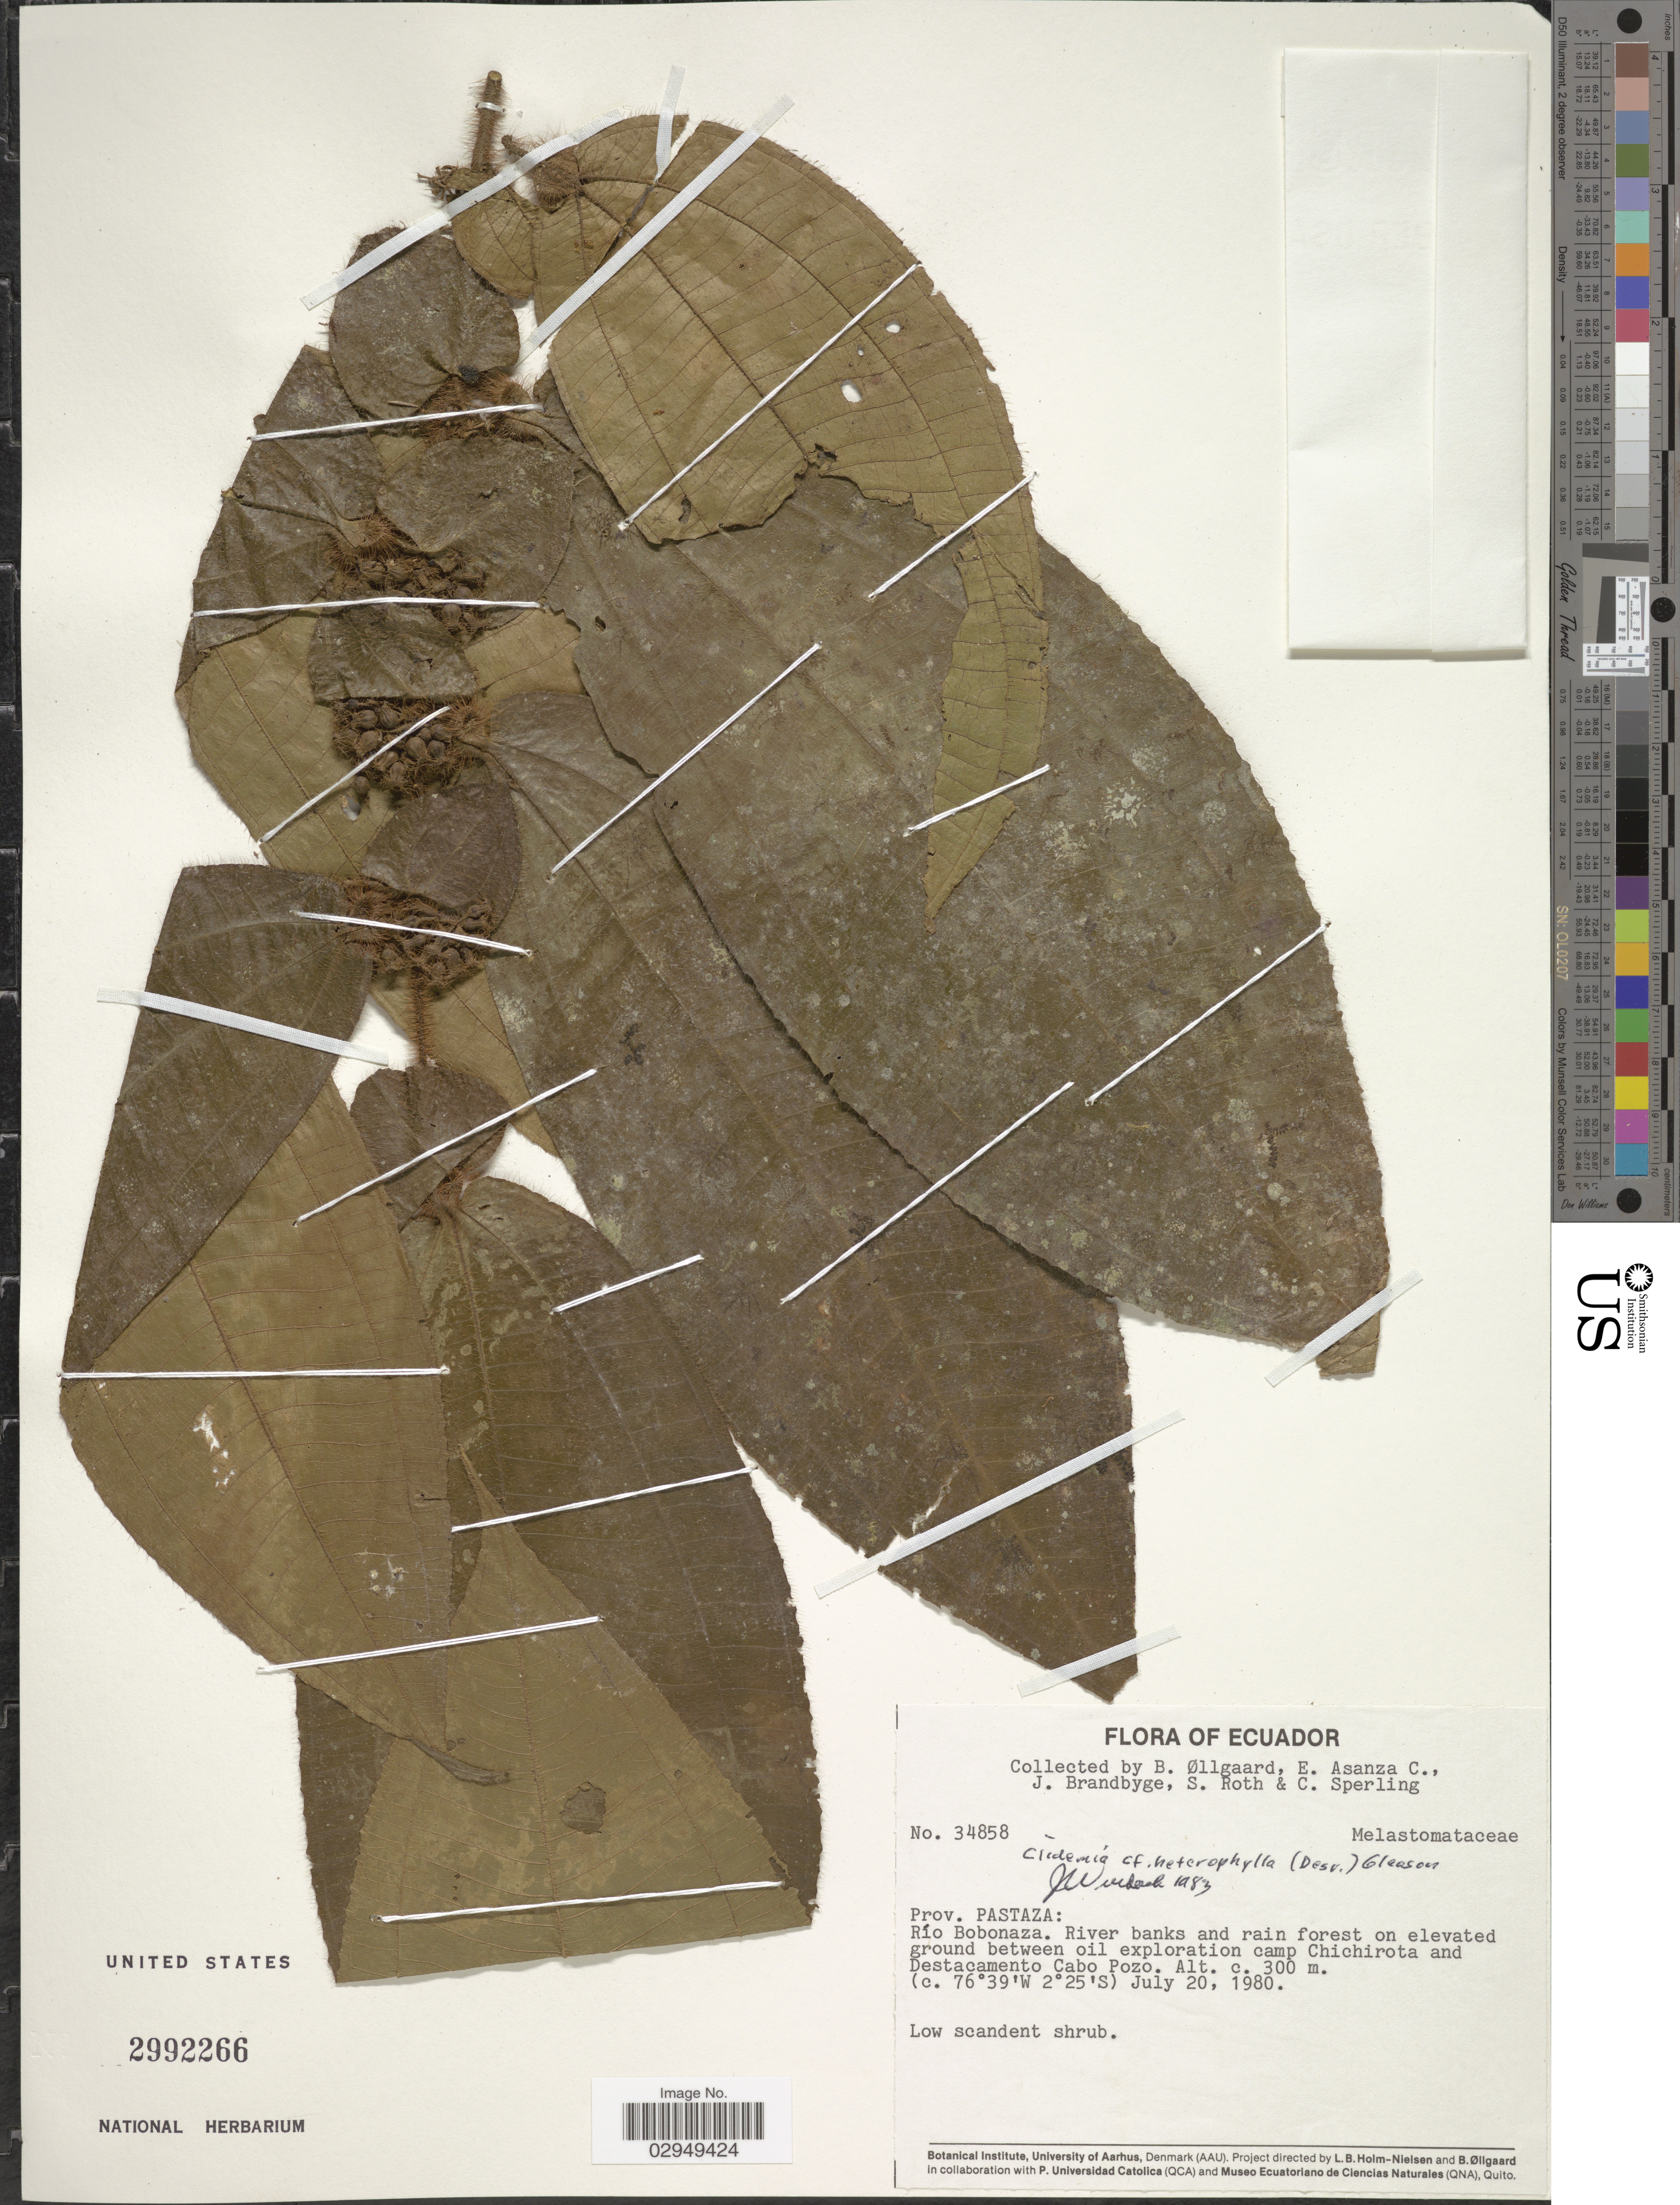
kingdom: Plantae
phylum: Tracheophyta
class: Magnoliopsida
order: Myrtales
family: Melastomataceae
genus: Clidemia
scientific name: Clidemia heterophylla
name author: Steud.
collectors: B. Øllgaard, E. Asanza C., J. Brandbyge, S. Roth & C. Sperling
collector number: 34858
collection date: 1980-07-20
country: Ecuador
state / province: Pastaza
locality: Prov.: Pastaza: Río Bobonaza. River banks and rain forest on elevated ground between oil exploration camp Chichirota and Destacamento Cabo Pozo.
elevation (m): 300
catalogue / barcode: US 2992266